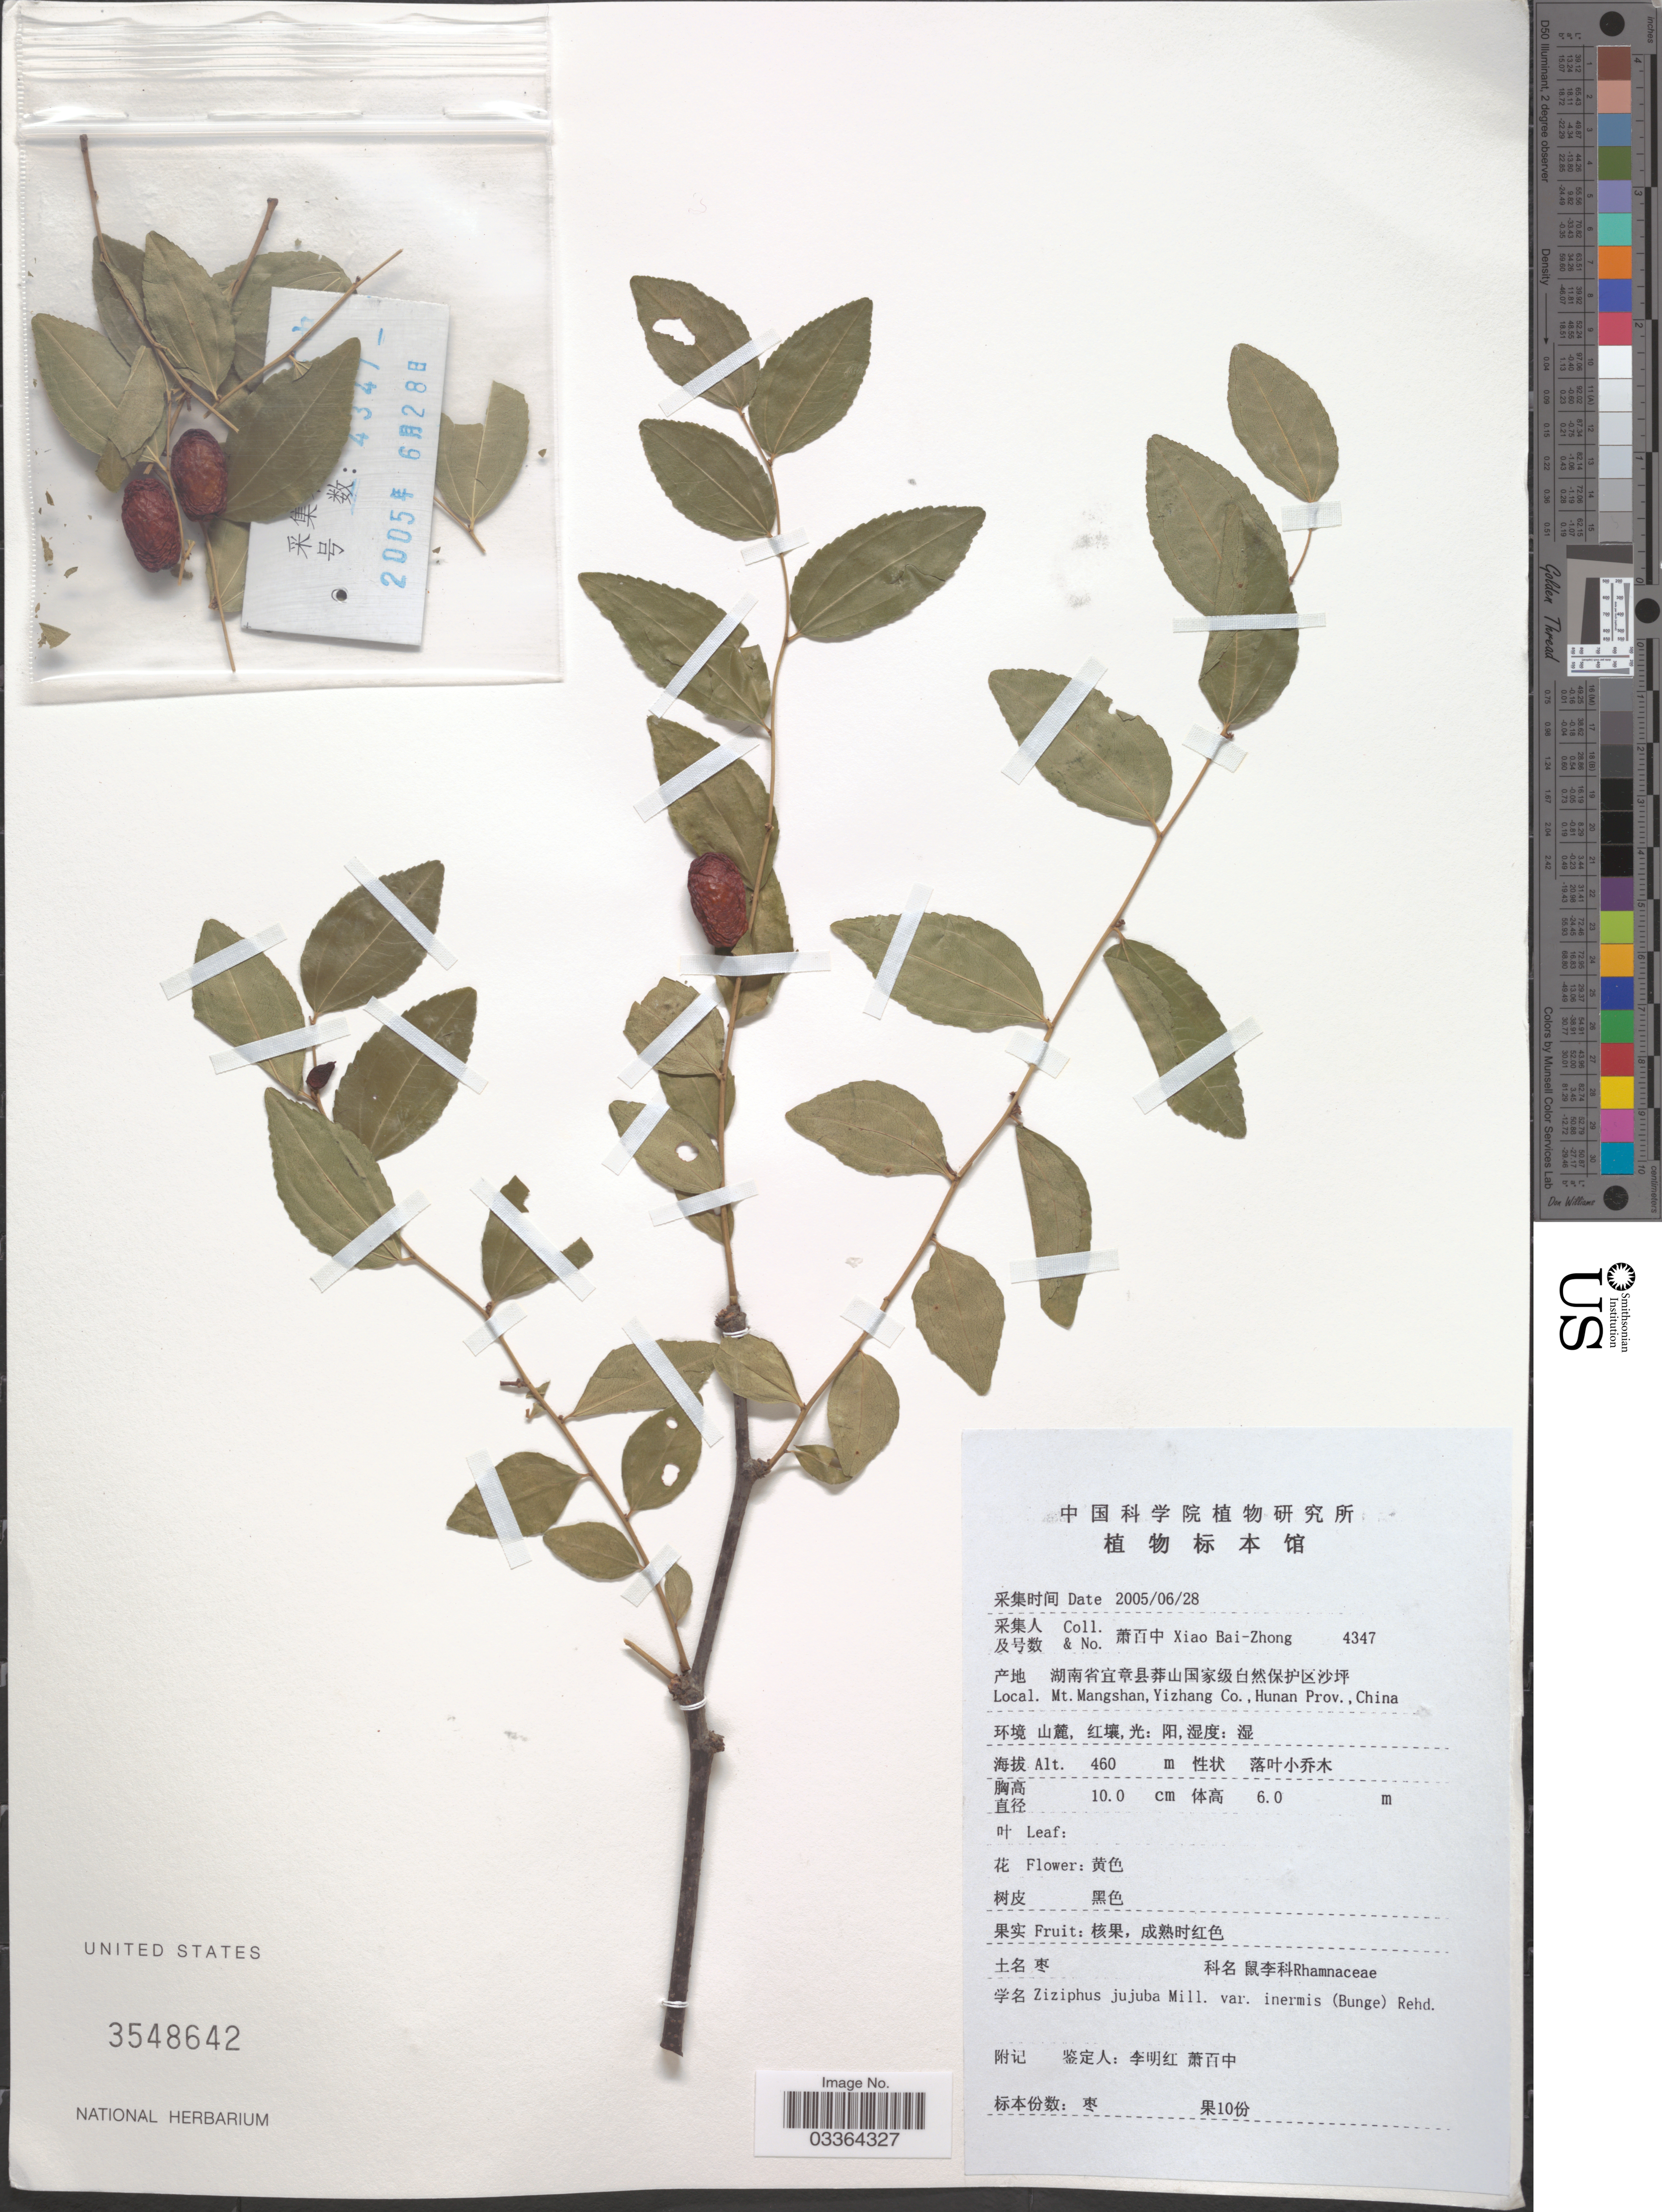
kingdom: Plantae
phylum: Tracheophyta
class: Magnoliopsida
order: Rosales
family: Rhamnaceae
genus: Ziziphus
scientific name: Ziziphus jujuba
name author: Mill.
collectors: B. Z. Xiao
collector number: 4347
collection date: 2005-06-28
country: China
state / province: Hunan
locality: Mt. Mangshan, Yizhang Co.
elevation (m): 460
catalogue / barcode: US 3548642